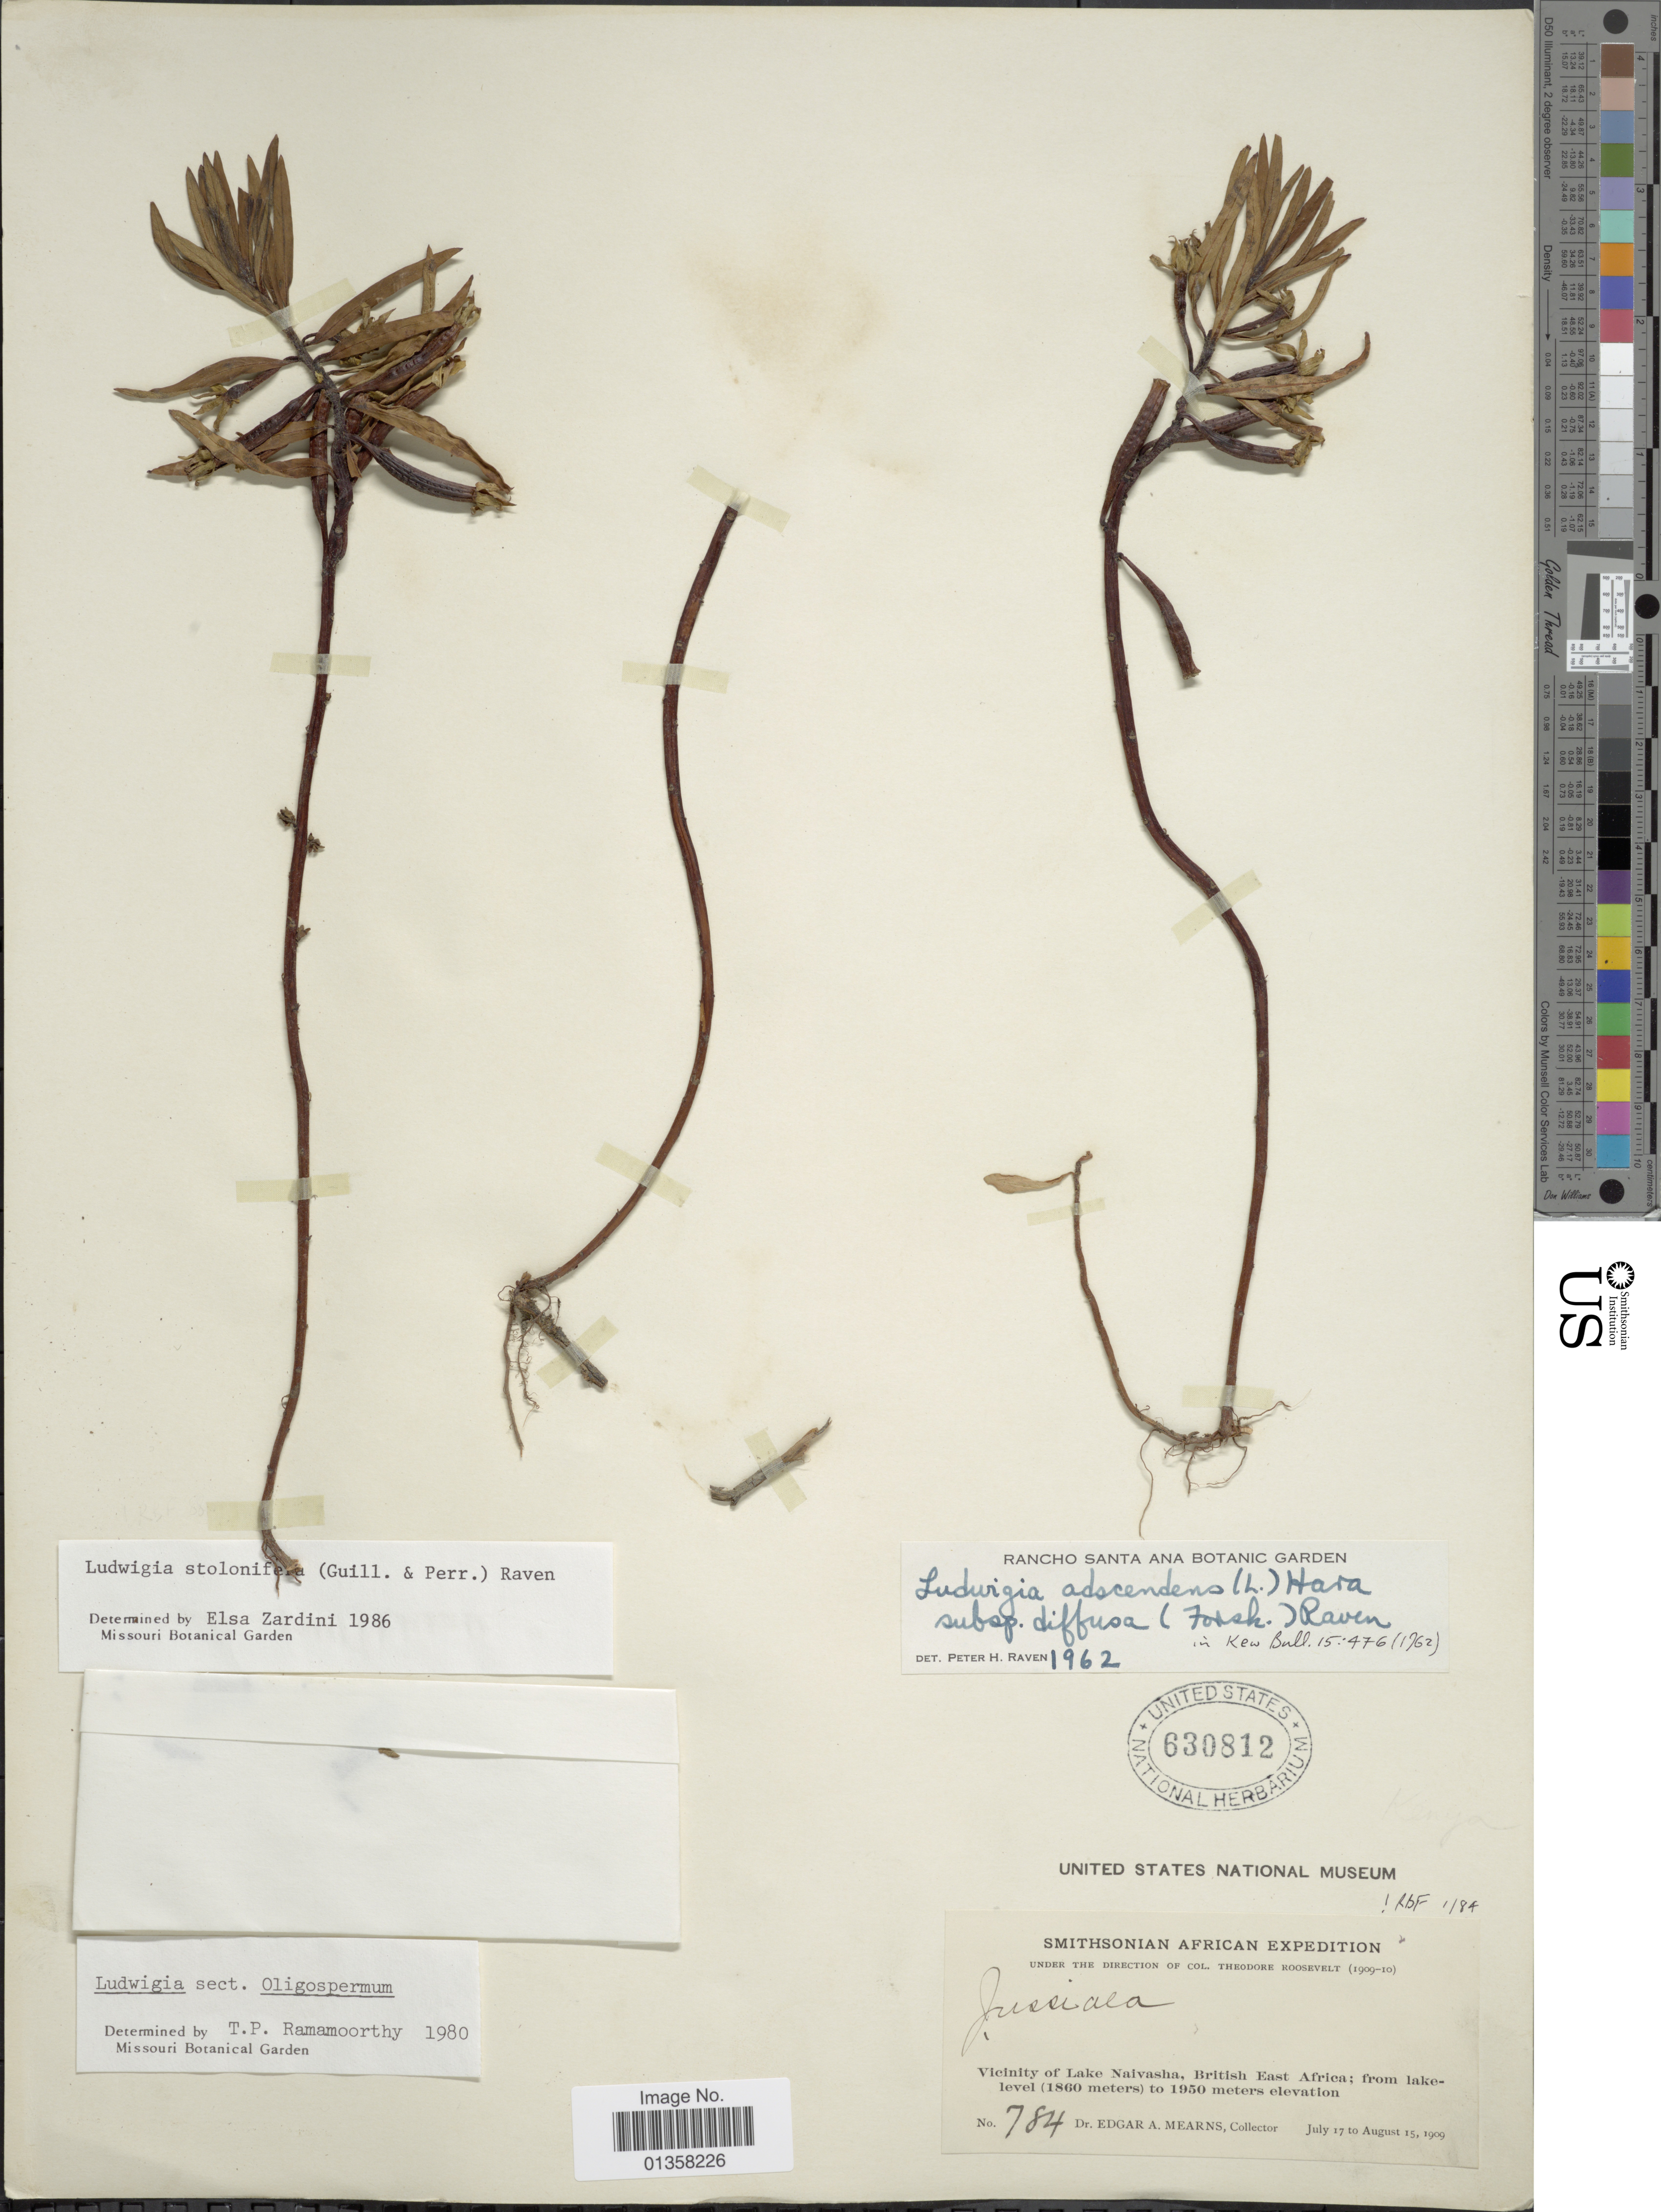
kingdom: Plantae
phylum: Tracheophyta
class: Magnoliopsida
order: Myrtales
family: Onagraceae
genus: Ludwigia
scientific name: Ludwigia stolonifera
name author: (Guill. & Perr.) P.H. Raven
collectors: E. A. Mearns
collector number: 784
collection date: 1909-07-17/1909-08-15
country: Kenya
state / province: Nakuru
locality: Vicinity of Lake Naivasha, British East Africa; from lake-level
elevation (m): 1860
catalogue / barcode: US 630812